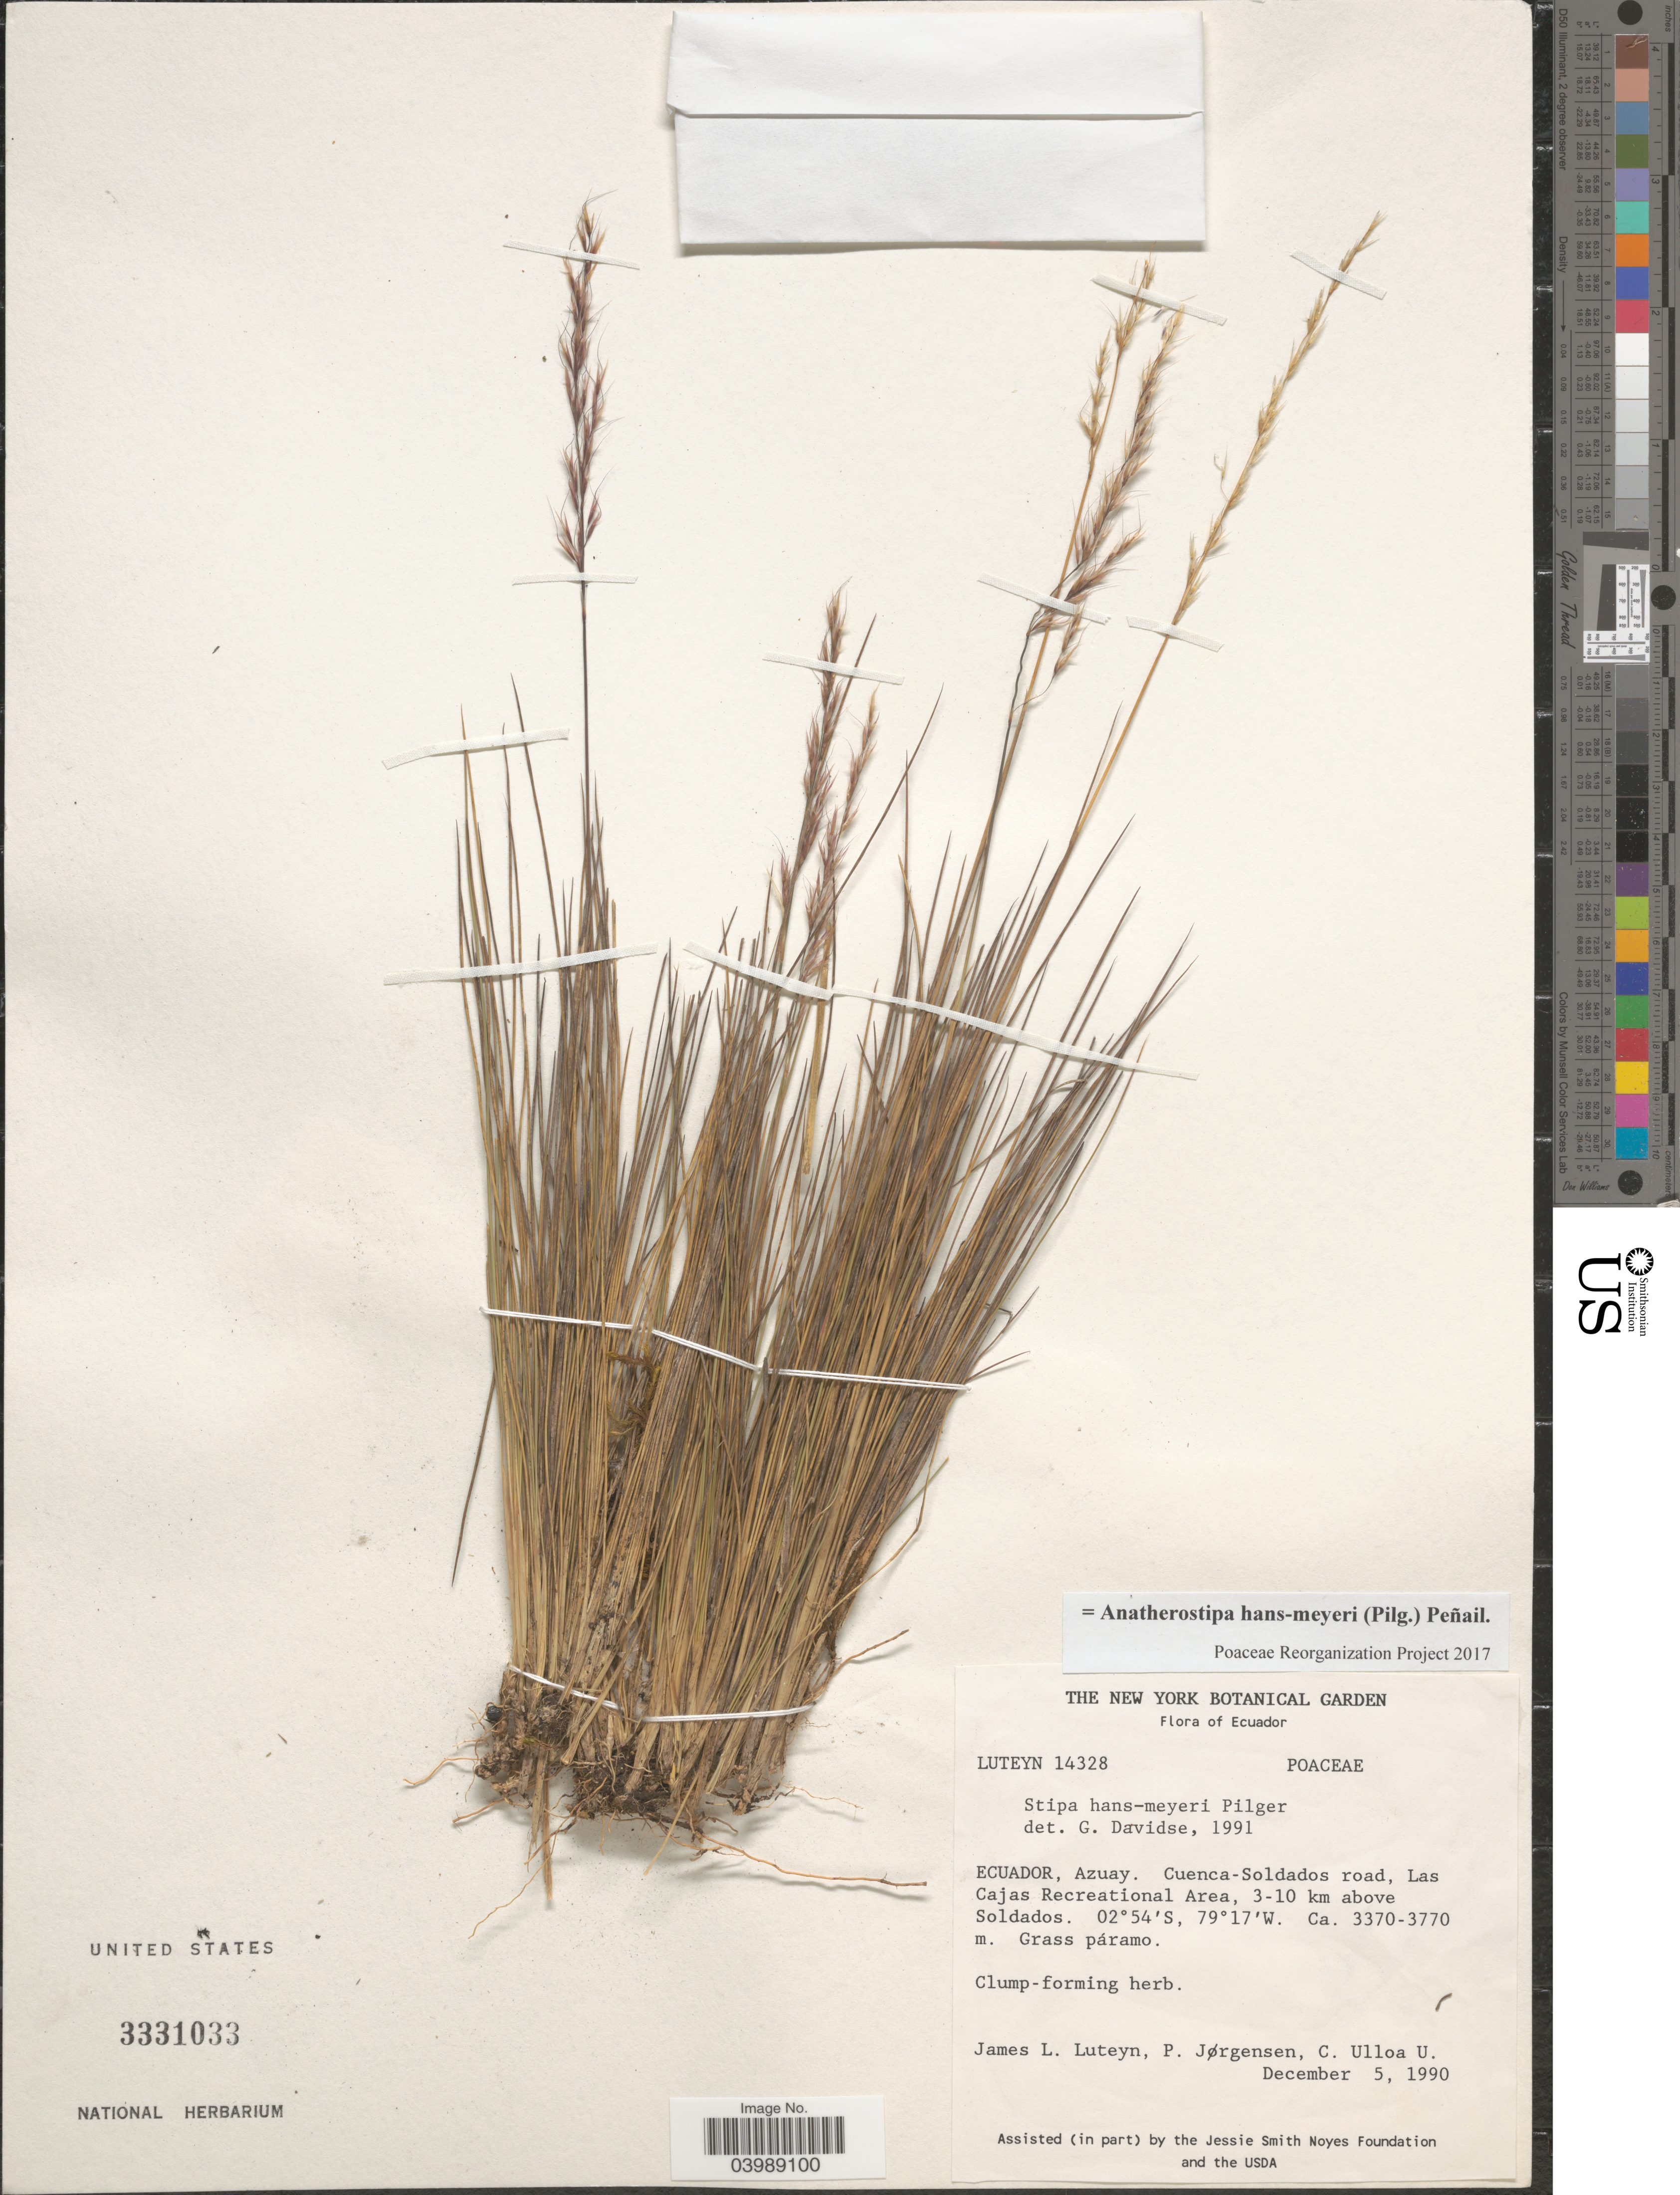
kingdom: Plantae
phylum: Tracheophyta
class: Liliopsida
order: Poales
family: Poaceae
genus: Anatherostipa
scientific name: Anatherostipa hans-meyeri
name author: (Pilg.) Peñailillo B.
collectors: J. L. Luteyn, P. Jörgensen & C. Ulloa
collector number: Luteyn 14328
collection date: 1990-12-05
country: Ecuador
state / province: Azuay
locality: Cuenca-Soldados road, Las Cajas Recreational Area, 3-10 km above Soldados.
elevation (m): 3370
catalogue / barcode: US 3331033